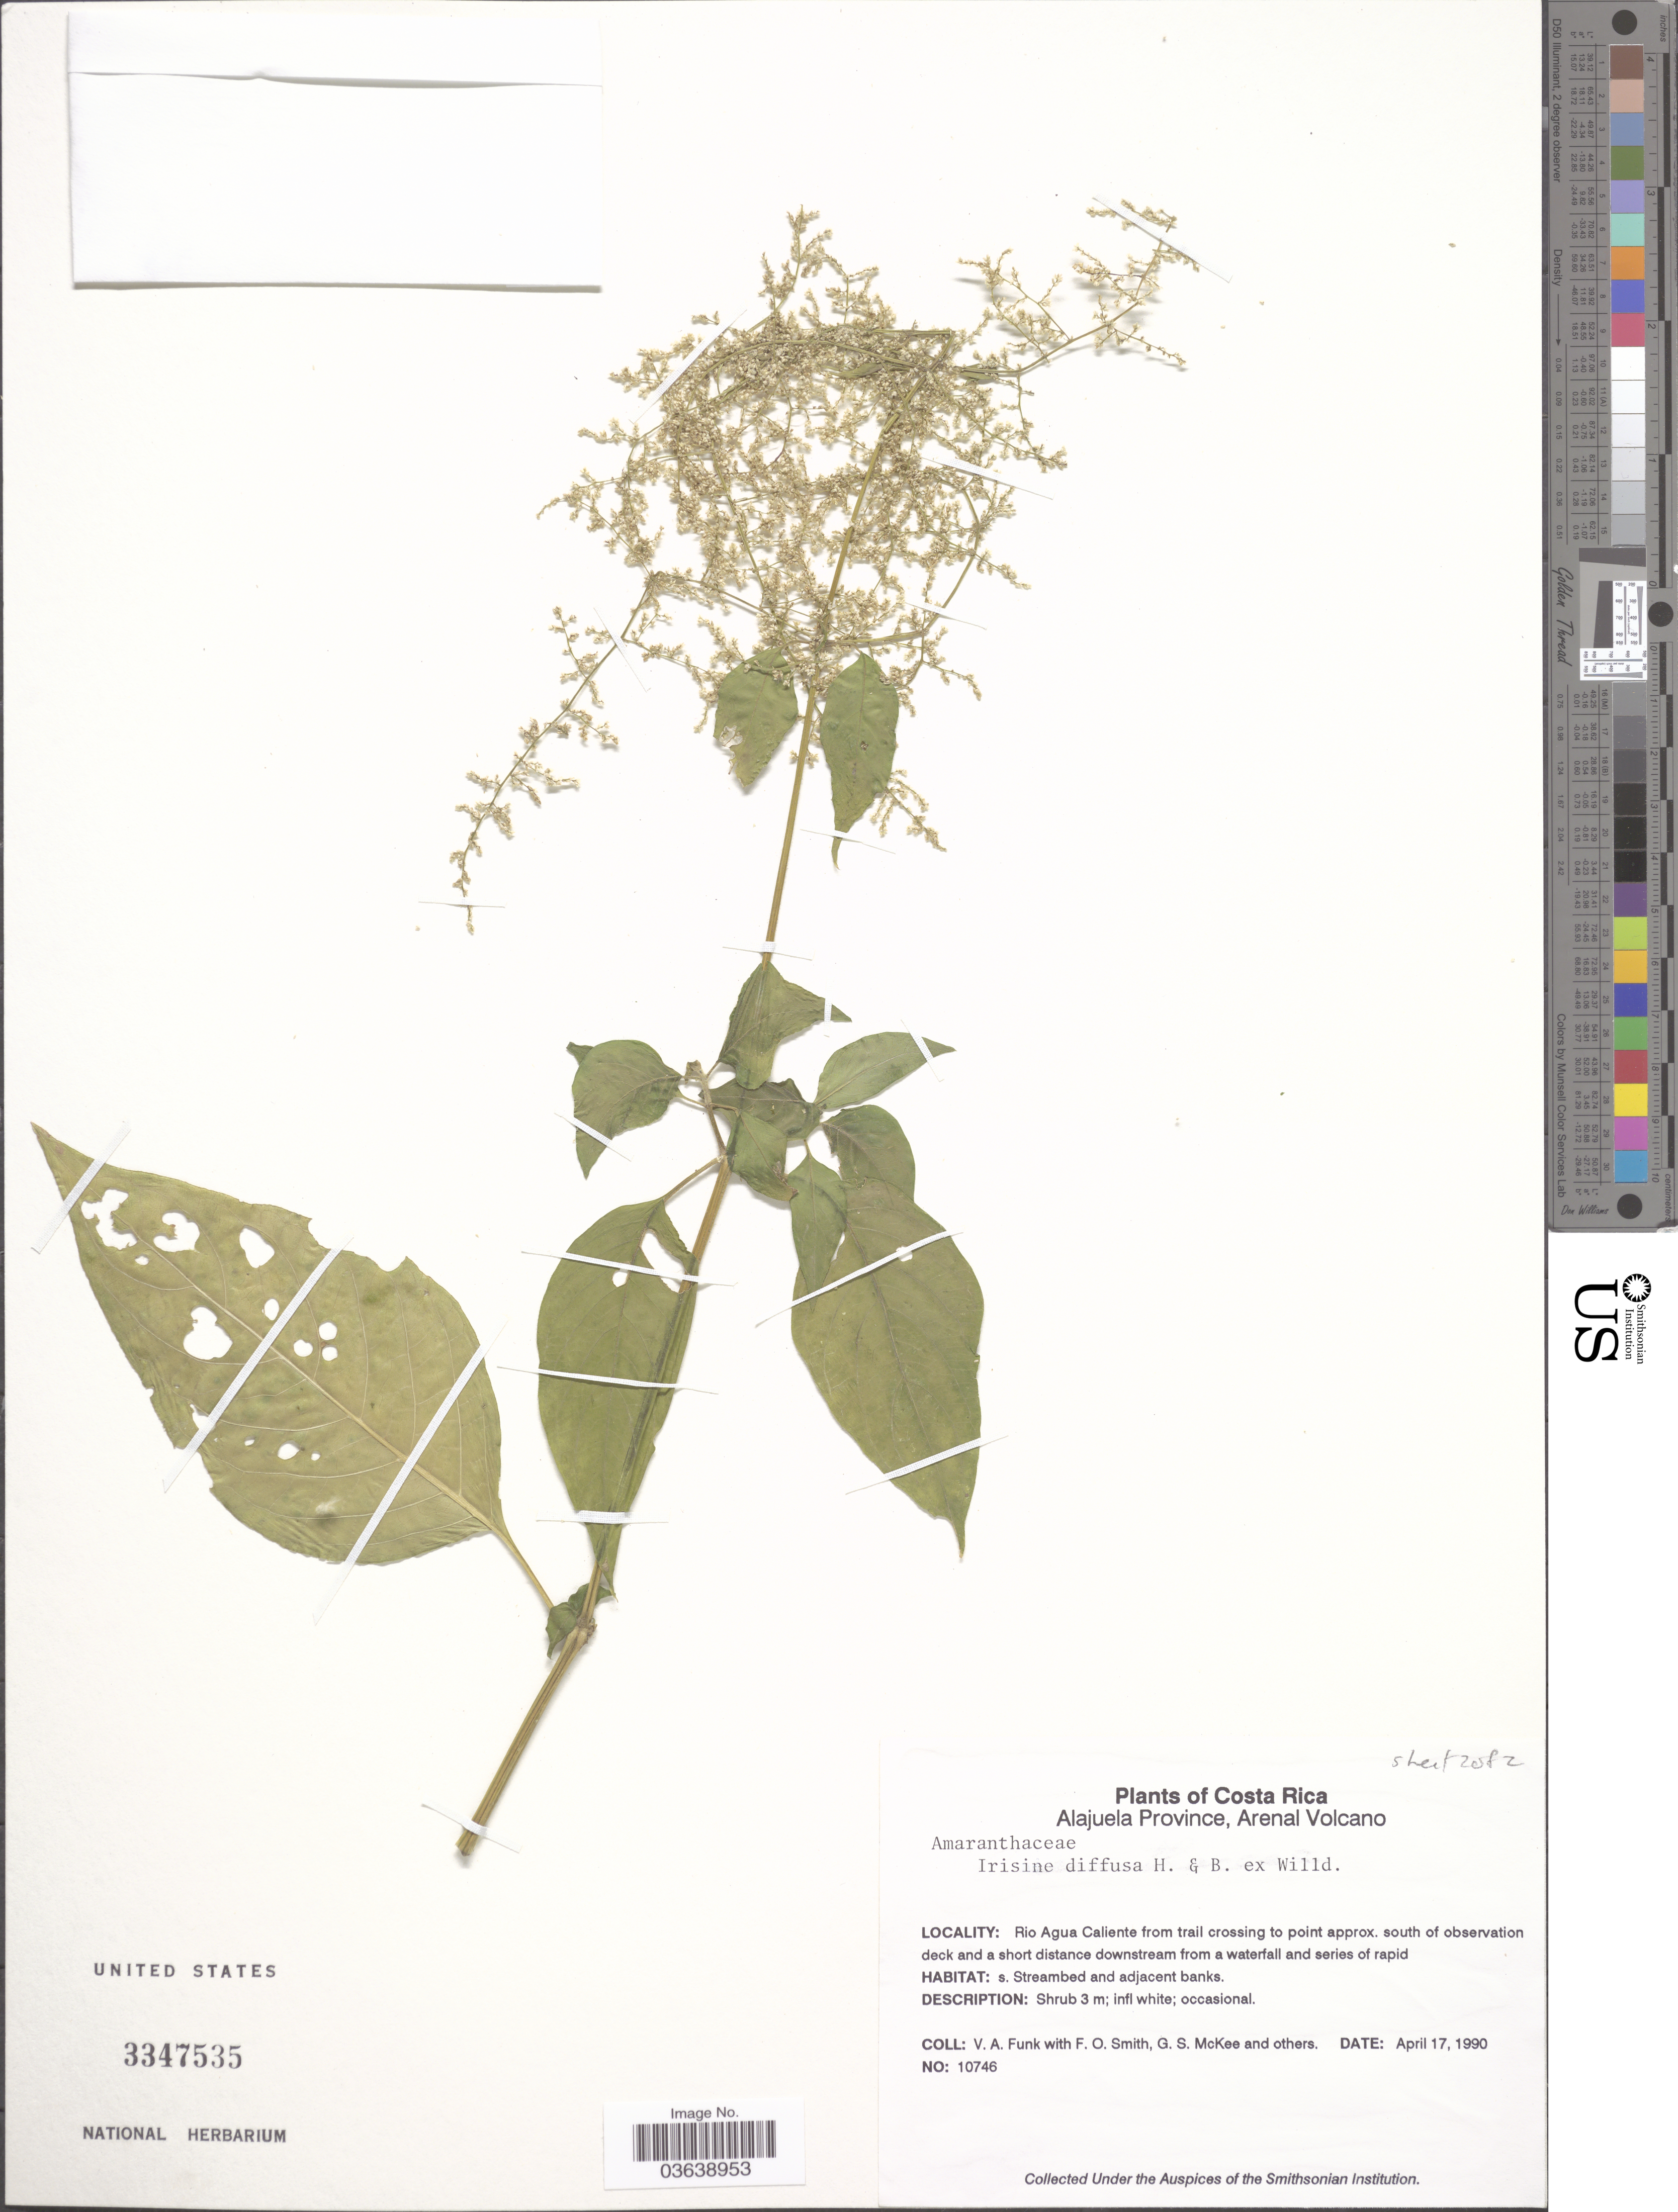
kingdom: Plantae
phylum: Tracheophyta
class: Magnoliopsida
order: Caryophyllales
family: Amaranthaceae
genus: Iresine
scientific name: Iresine celosia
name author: L.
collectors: V. Funk, F. Smith, G. S. McKee & et al.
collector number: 10746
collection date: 1990-04-17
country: Costa Rica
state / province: Alajuela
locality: Arenal Volcano. Rio Agua Caliente from trail crossing to point approx. south of observation deck and a short distance downstream from a waterfall and series of rapid.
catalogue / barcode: US 3347535